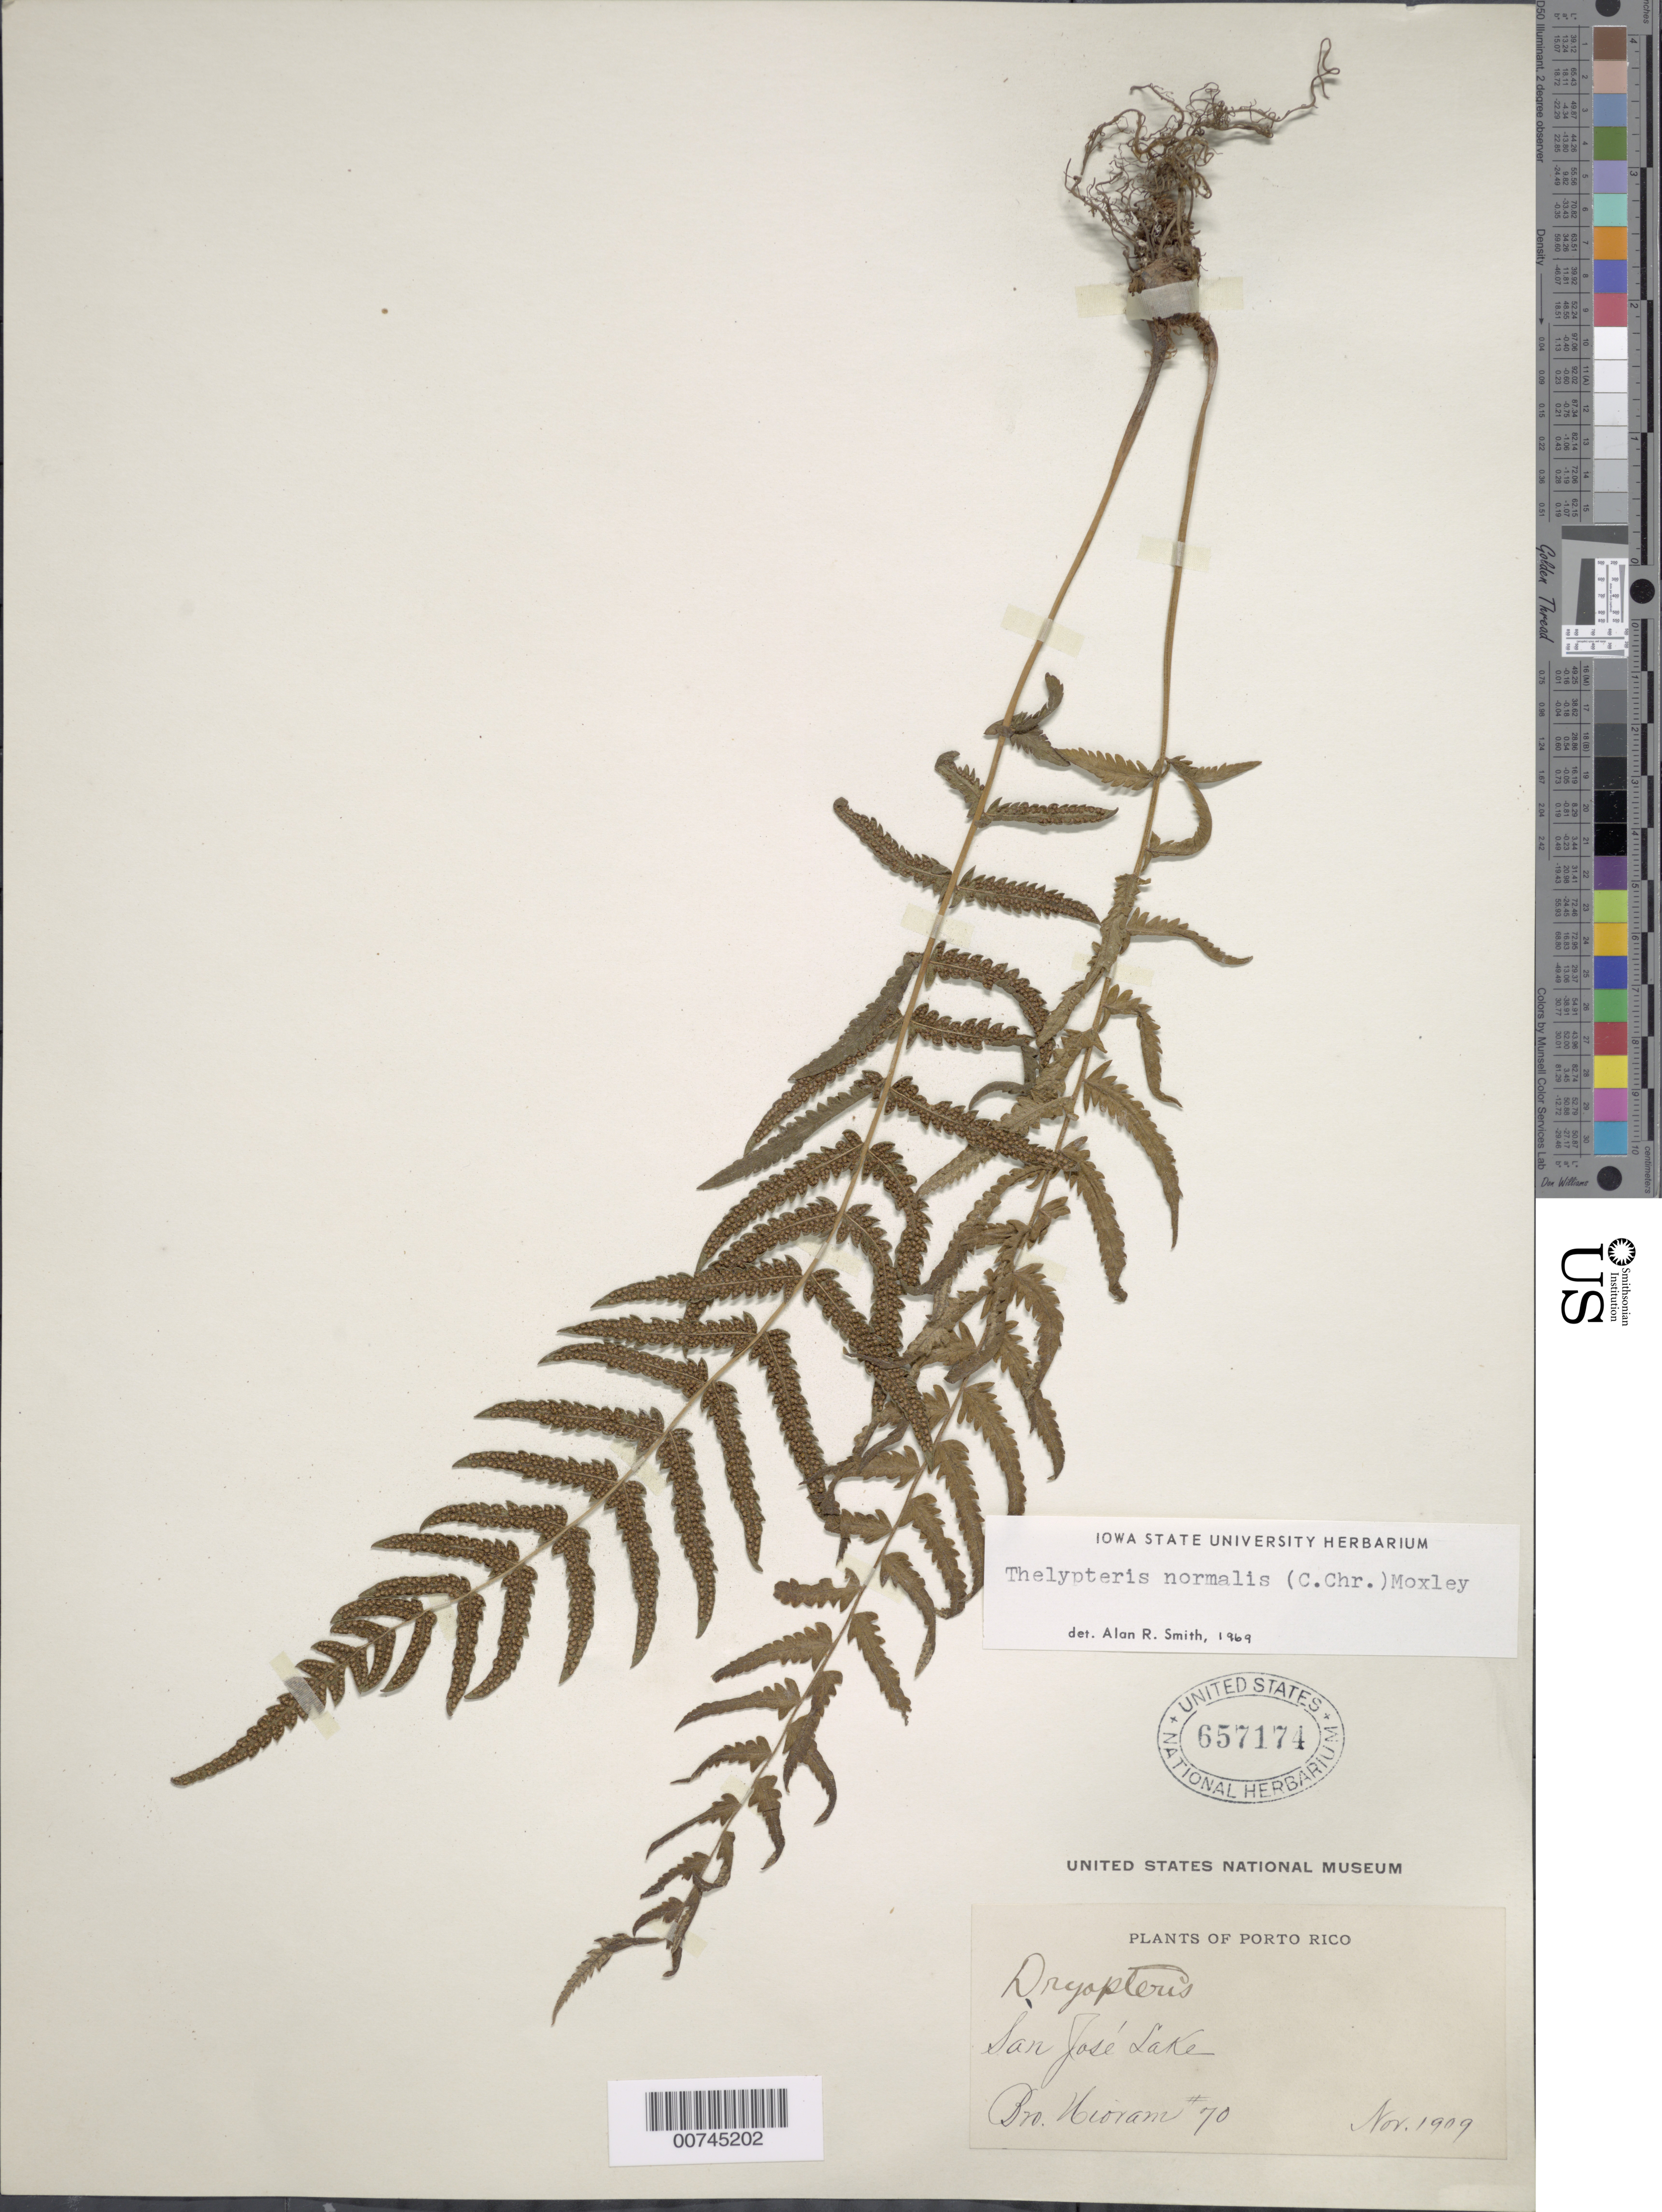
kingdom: Plantae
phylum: Tracheophyta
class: Polypodiopsida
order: Polypodiales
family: Thelypteridaceae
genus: Christella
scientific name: Christella kunthii comb. ined.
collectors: Bro. Hioram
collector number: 70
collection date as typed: Nov 1909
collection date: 1909-11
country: Puerto Rico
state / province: San Juan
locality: San José Lake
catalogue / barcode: US 657174